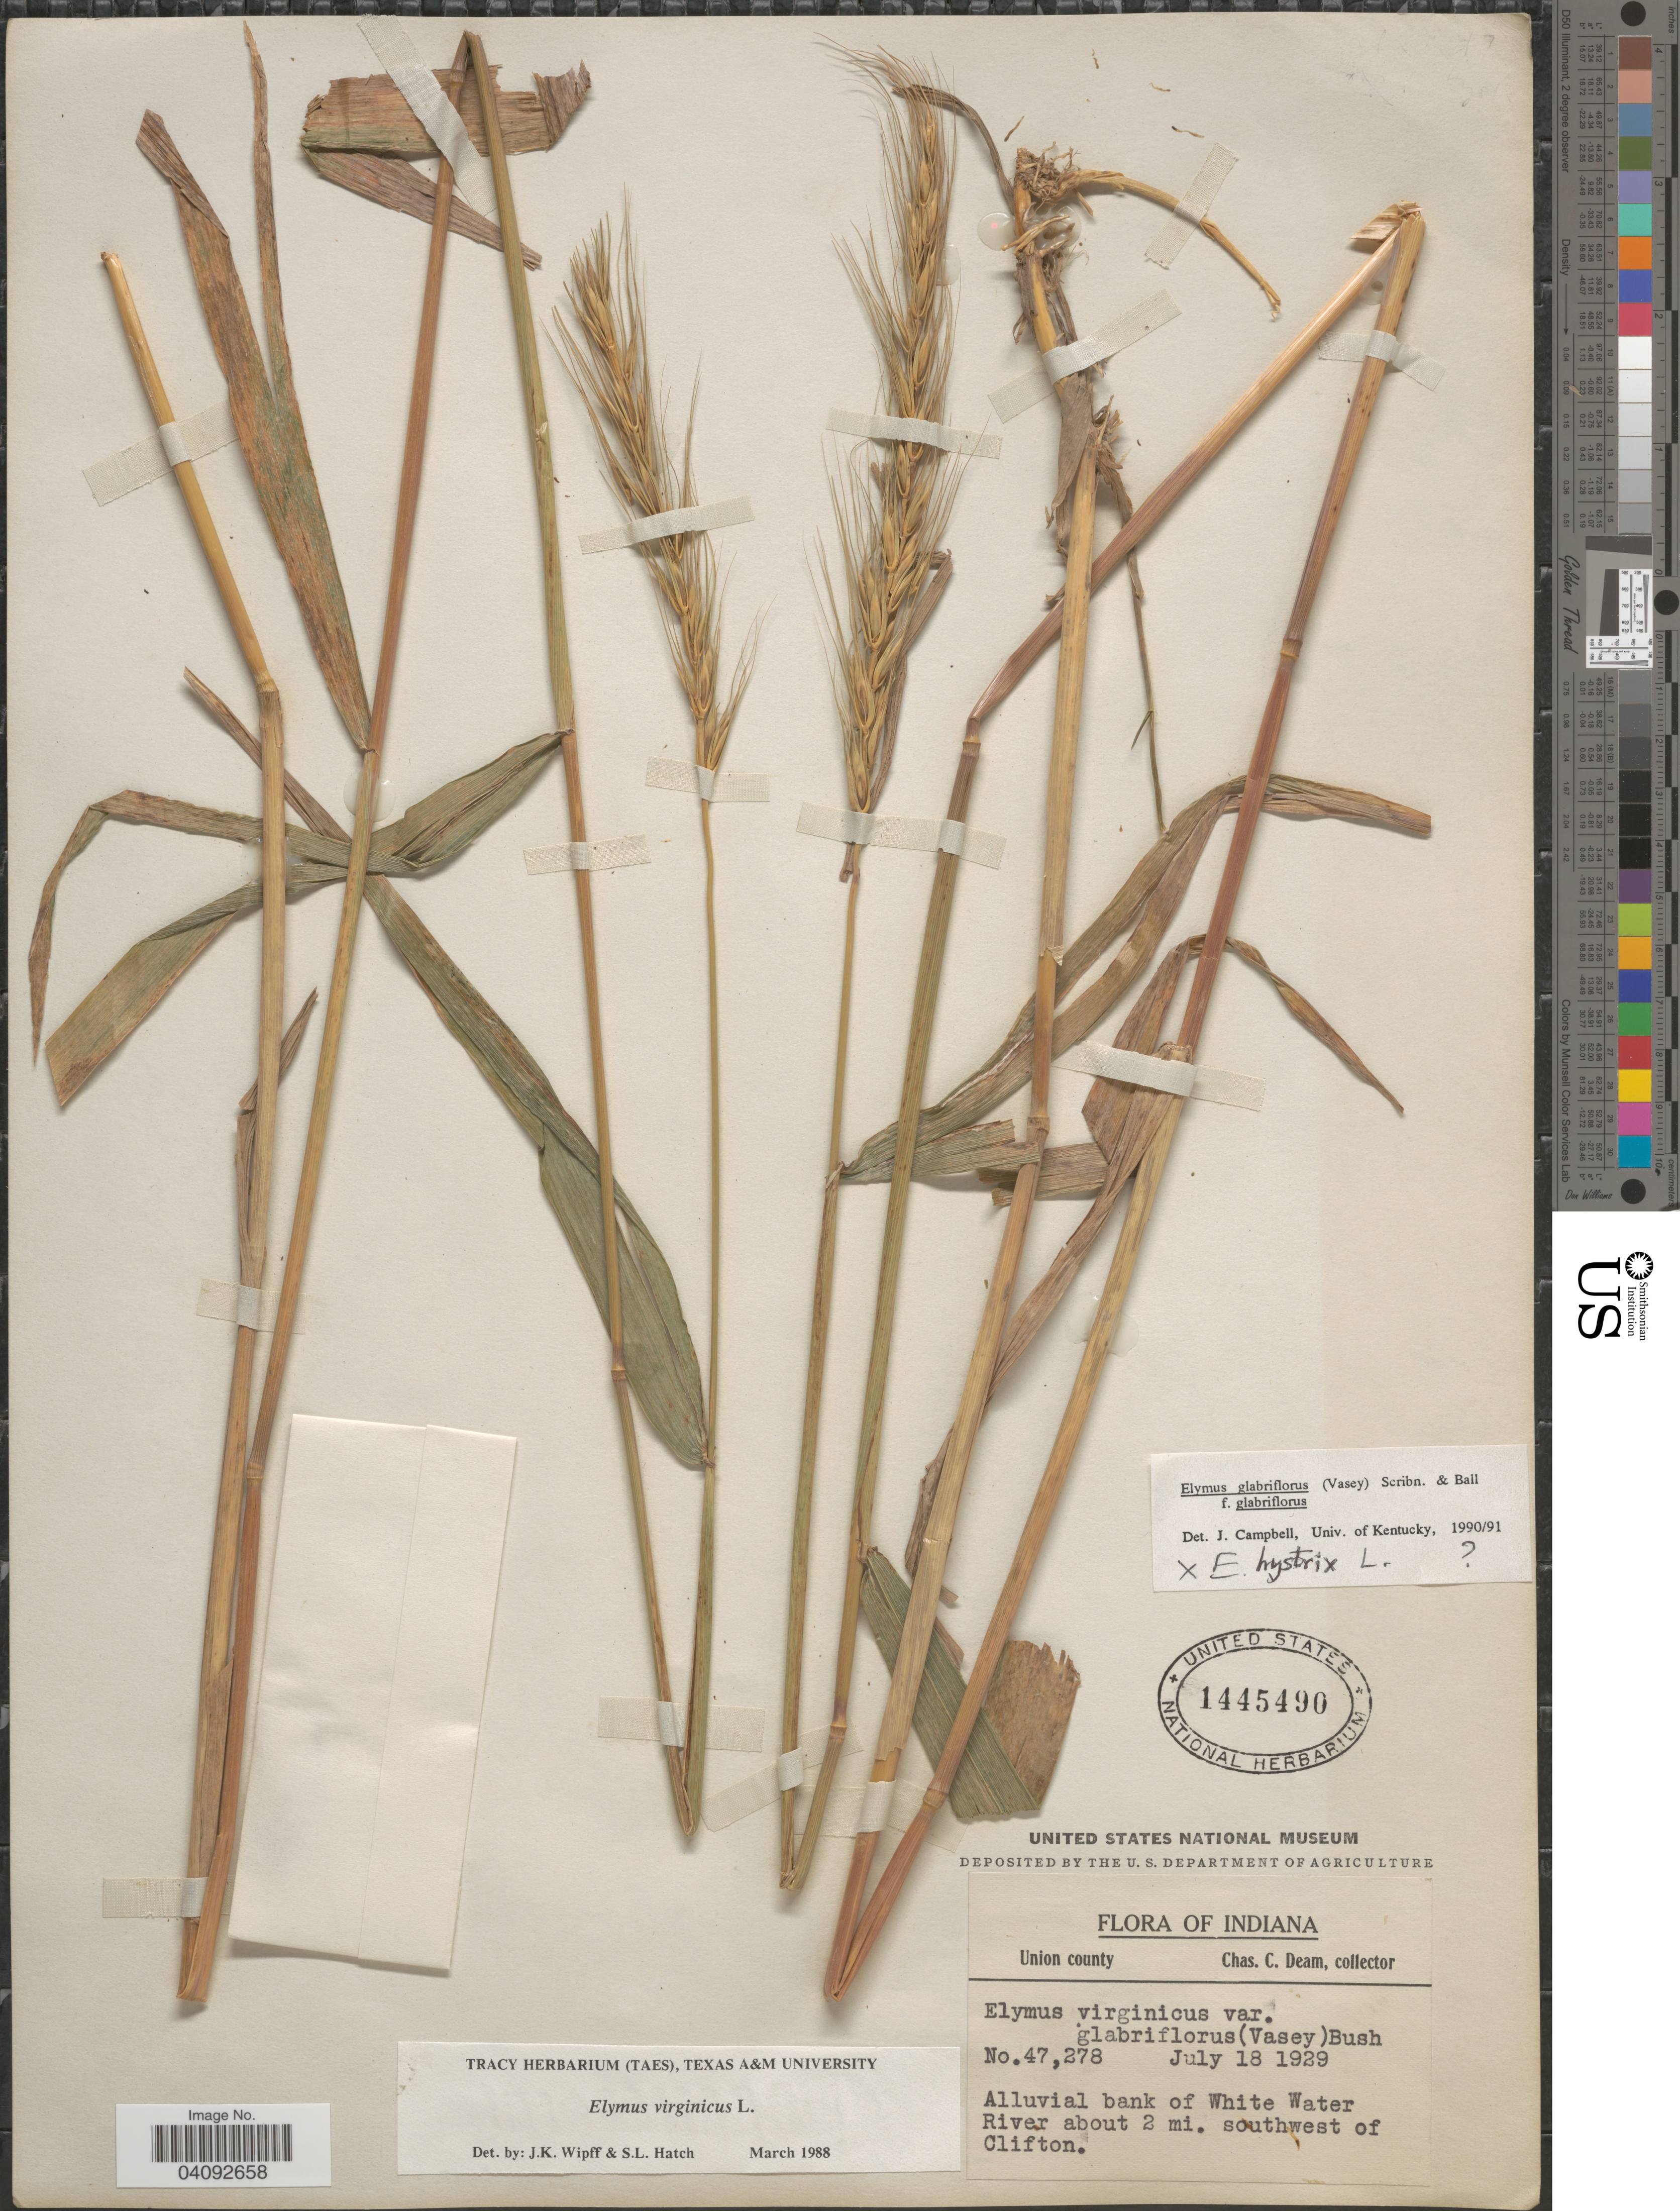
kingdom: Plantae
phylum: Tracheophyta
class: Liliopsida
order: Poales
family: Poaceae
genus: Elymus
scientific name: Elymus glabriflorus var. glabriflorus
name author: (Vasey ex L.H. Dewey) Scribn. & C.R. Ball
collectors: C. C. Deam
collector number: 47278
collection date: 1929-07-18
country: United States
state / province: Indiana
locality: Union County. Alluvial bank of White Water River about 2 mi. southwest of Clifton.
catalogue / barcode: US 1445490